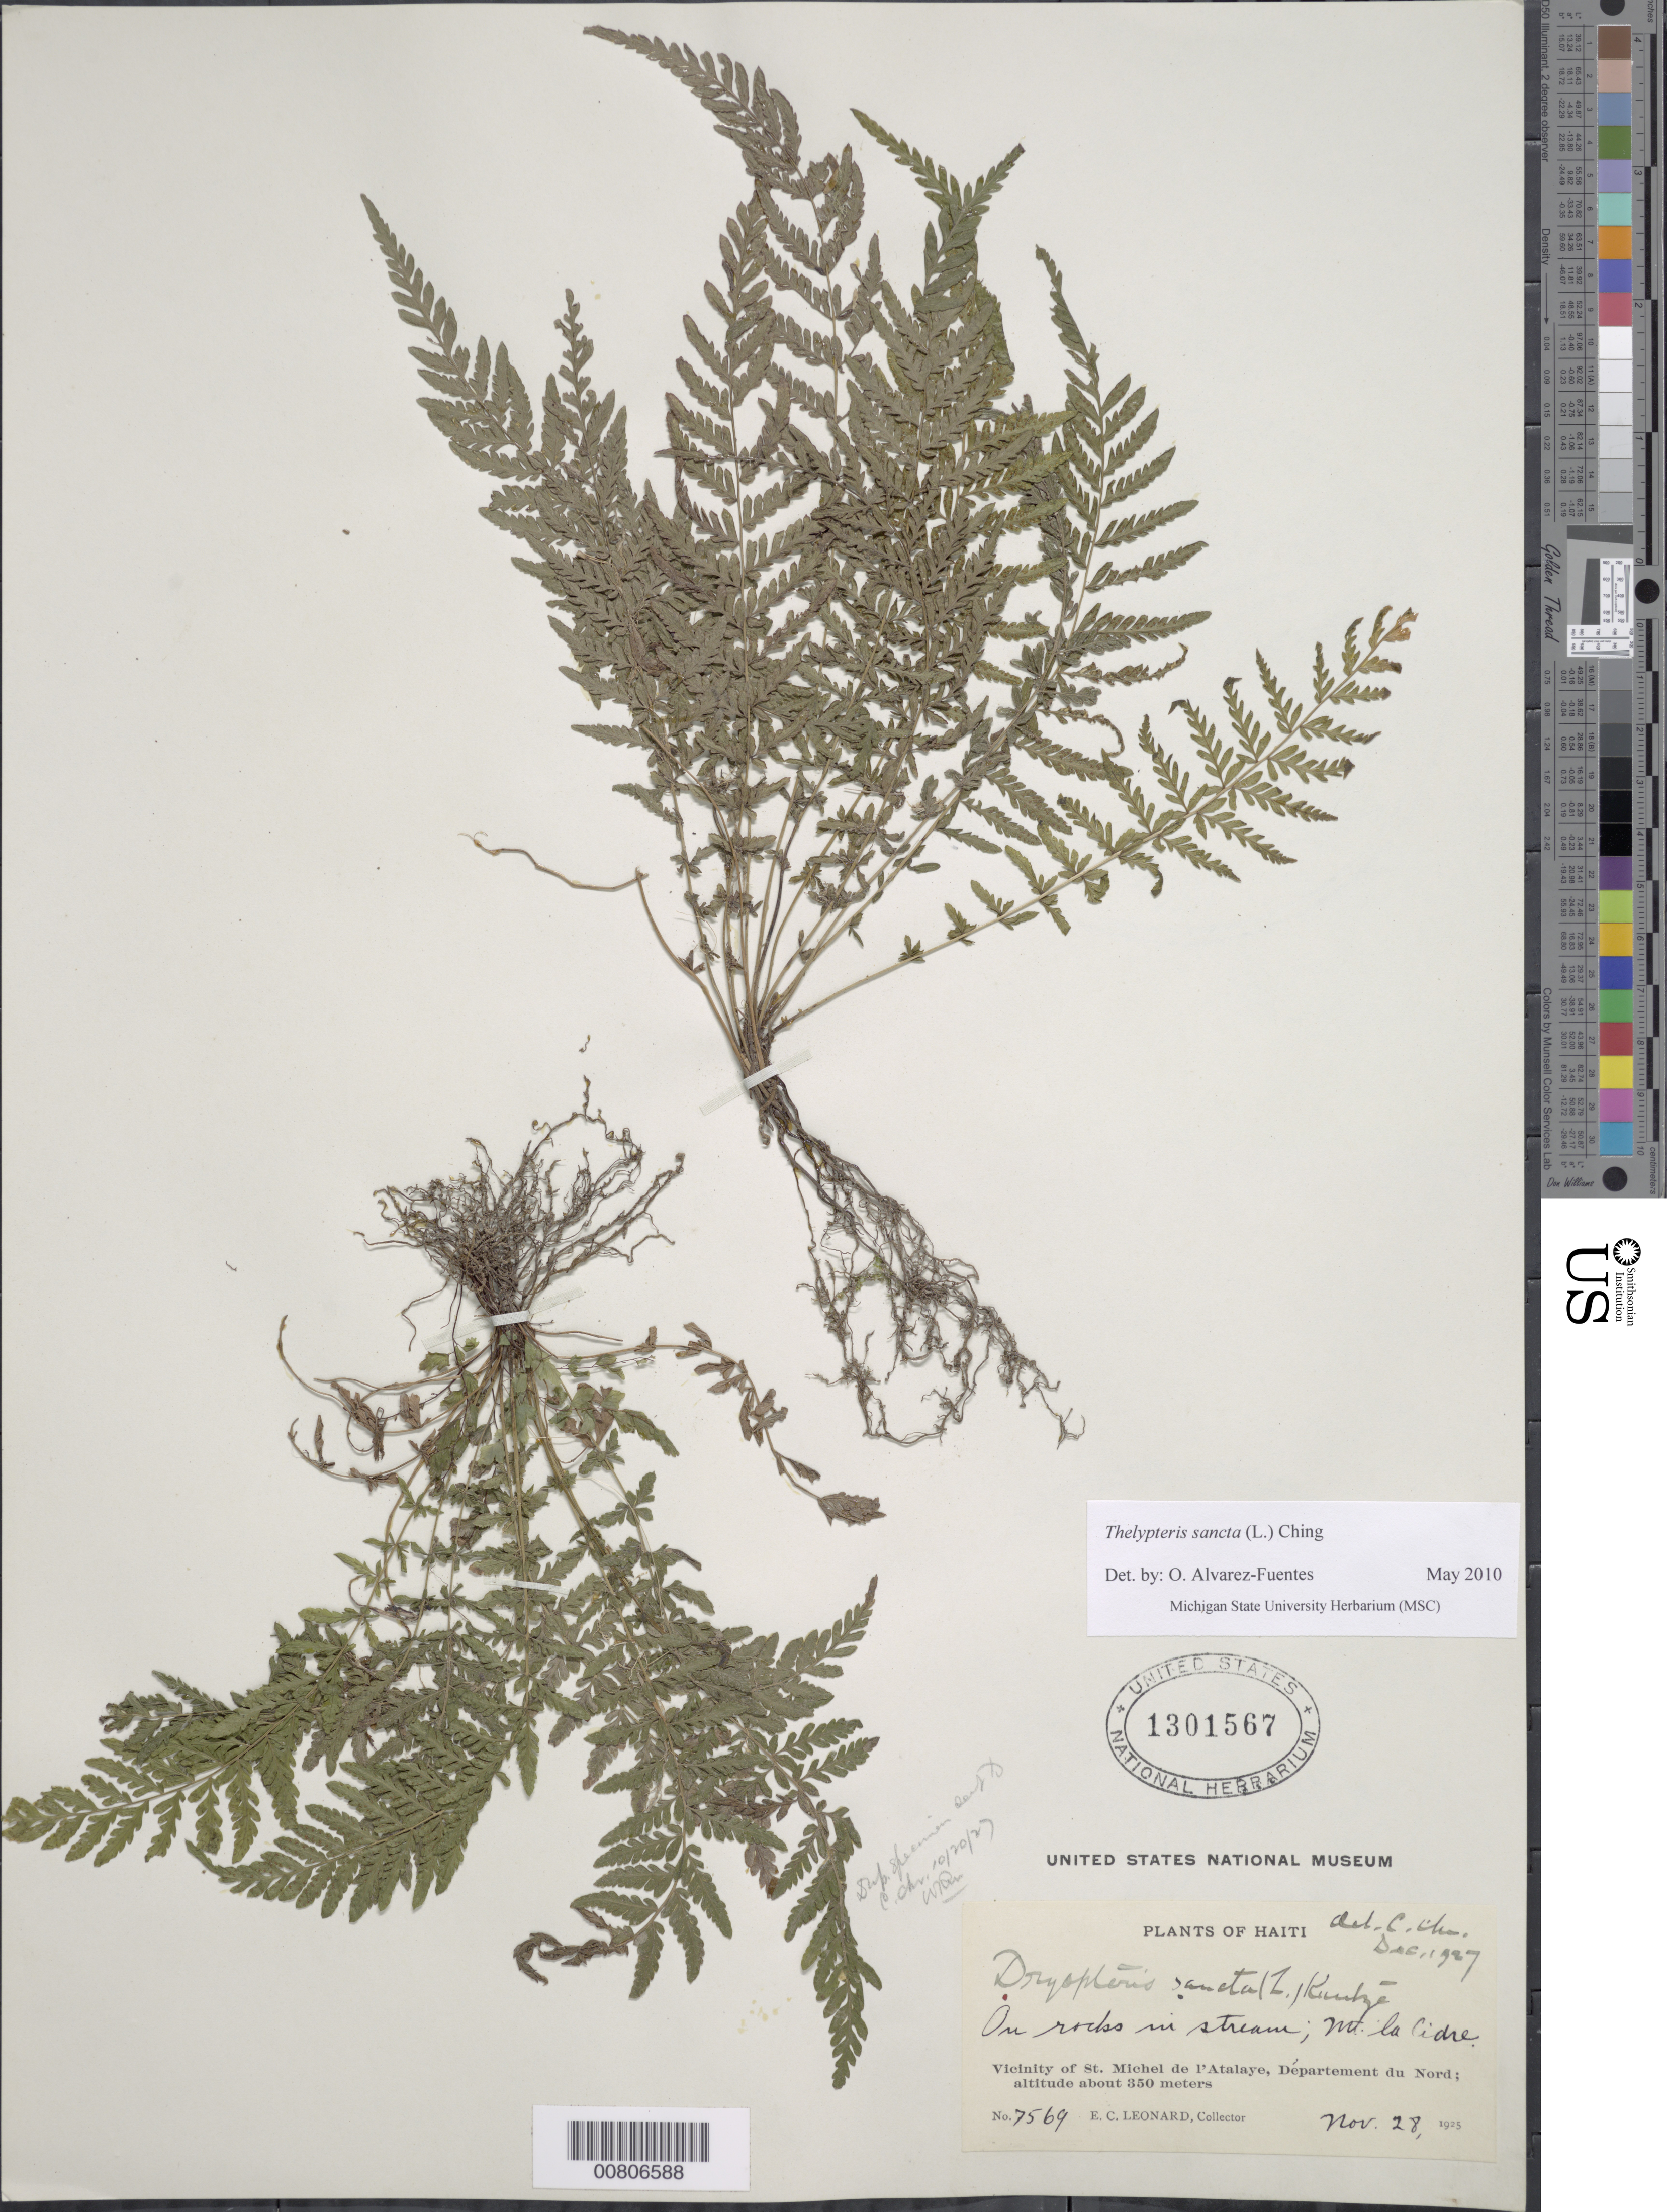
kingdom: Plantae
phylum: Tracheophyta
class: Polypodiopsida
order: Polypodiales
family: Thelypteridaceae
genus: Amauropelta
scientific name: Amauropelta sancta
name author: (L.) Pic. Serm.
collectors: E. C. Leonard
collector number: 7569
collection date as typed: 28 Nov 1925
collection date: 1925-11-28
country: Haiti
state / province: Nord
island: Hispaniola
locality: St. Michel de l'Atalaye, Mt. La Cidre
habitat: On rocks in stream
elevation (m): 350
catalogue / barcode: US 1301567